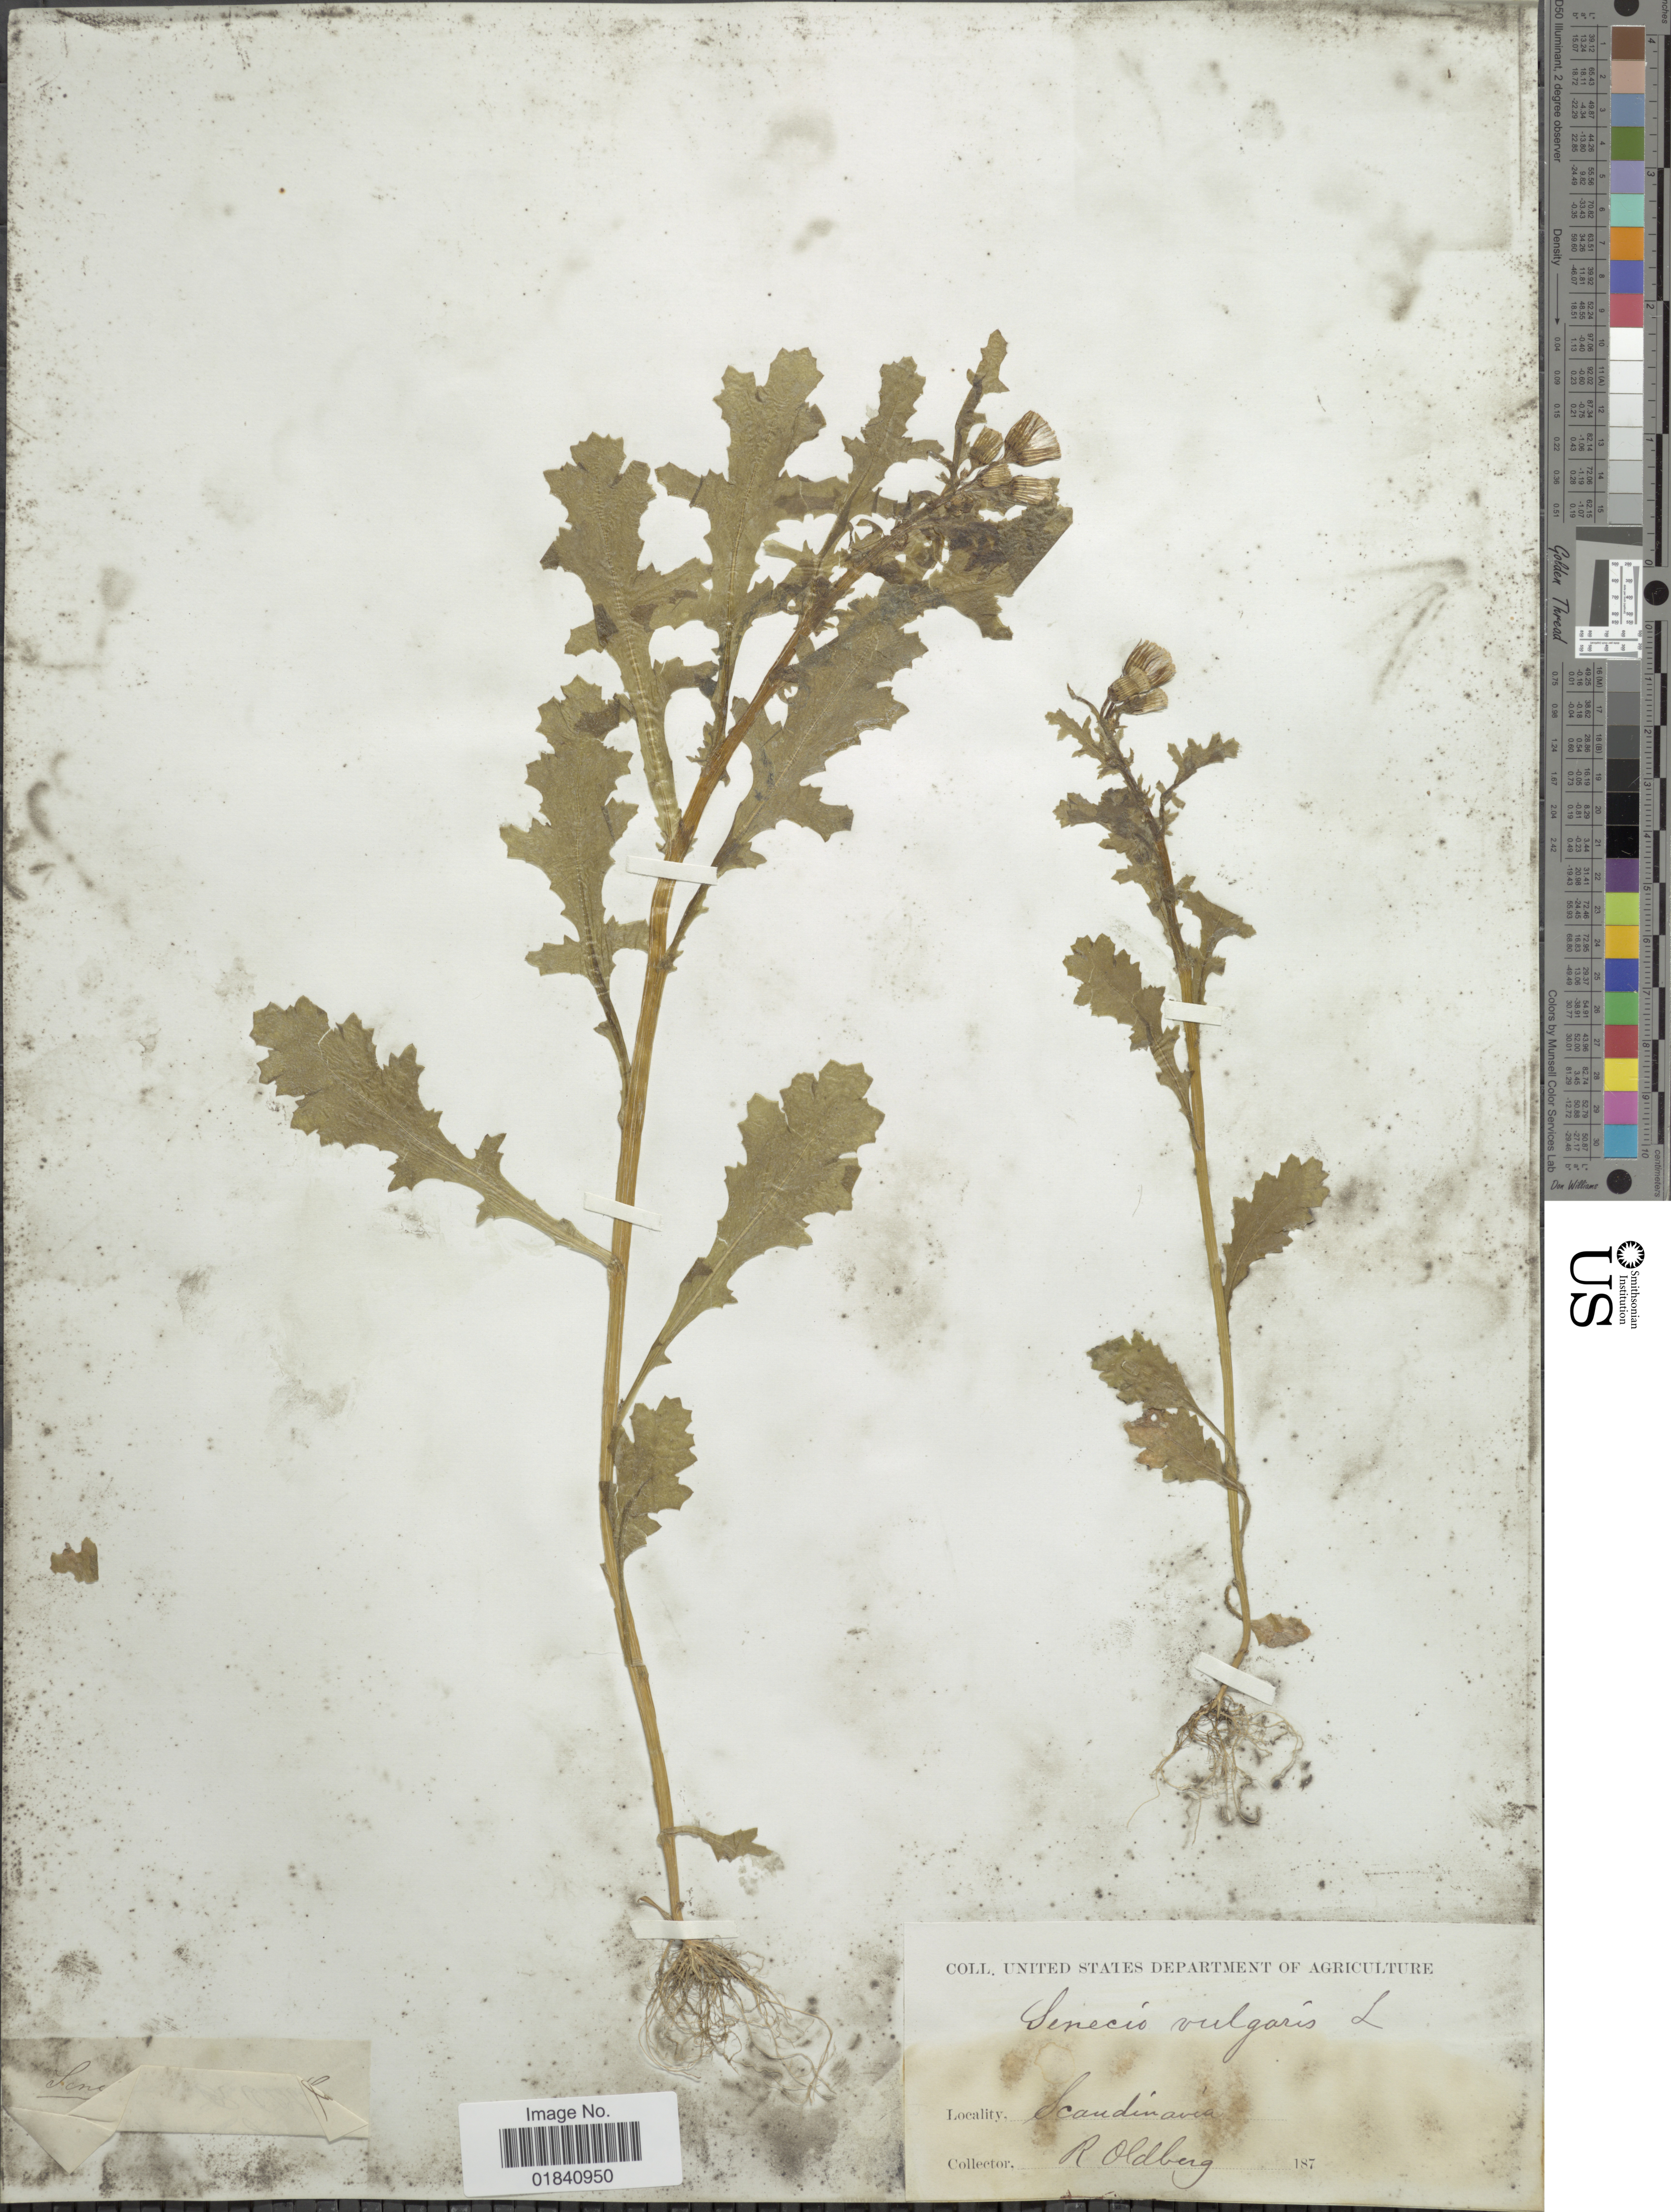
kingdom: Plantae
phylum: Tracheophyta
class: Magnoliopsida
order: Asterales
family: Asteraceae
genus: Senecio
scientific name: Senecio vulgaris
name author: L.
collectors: R. Oldberg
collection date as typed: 187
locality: Scandinavia